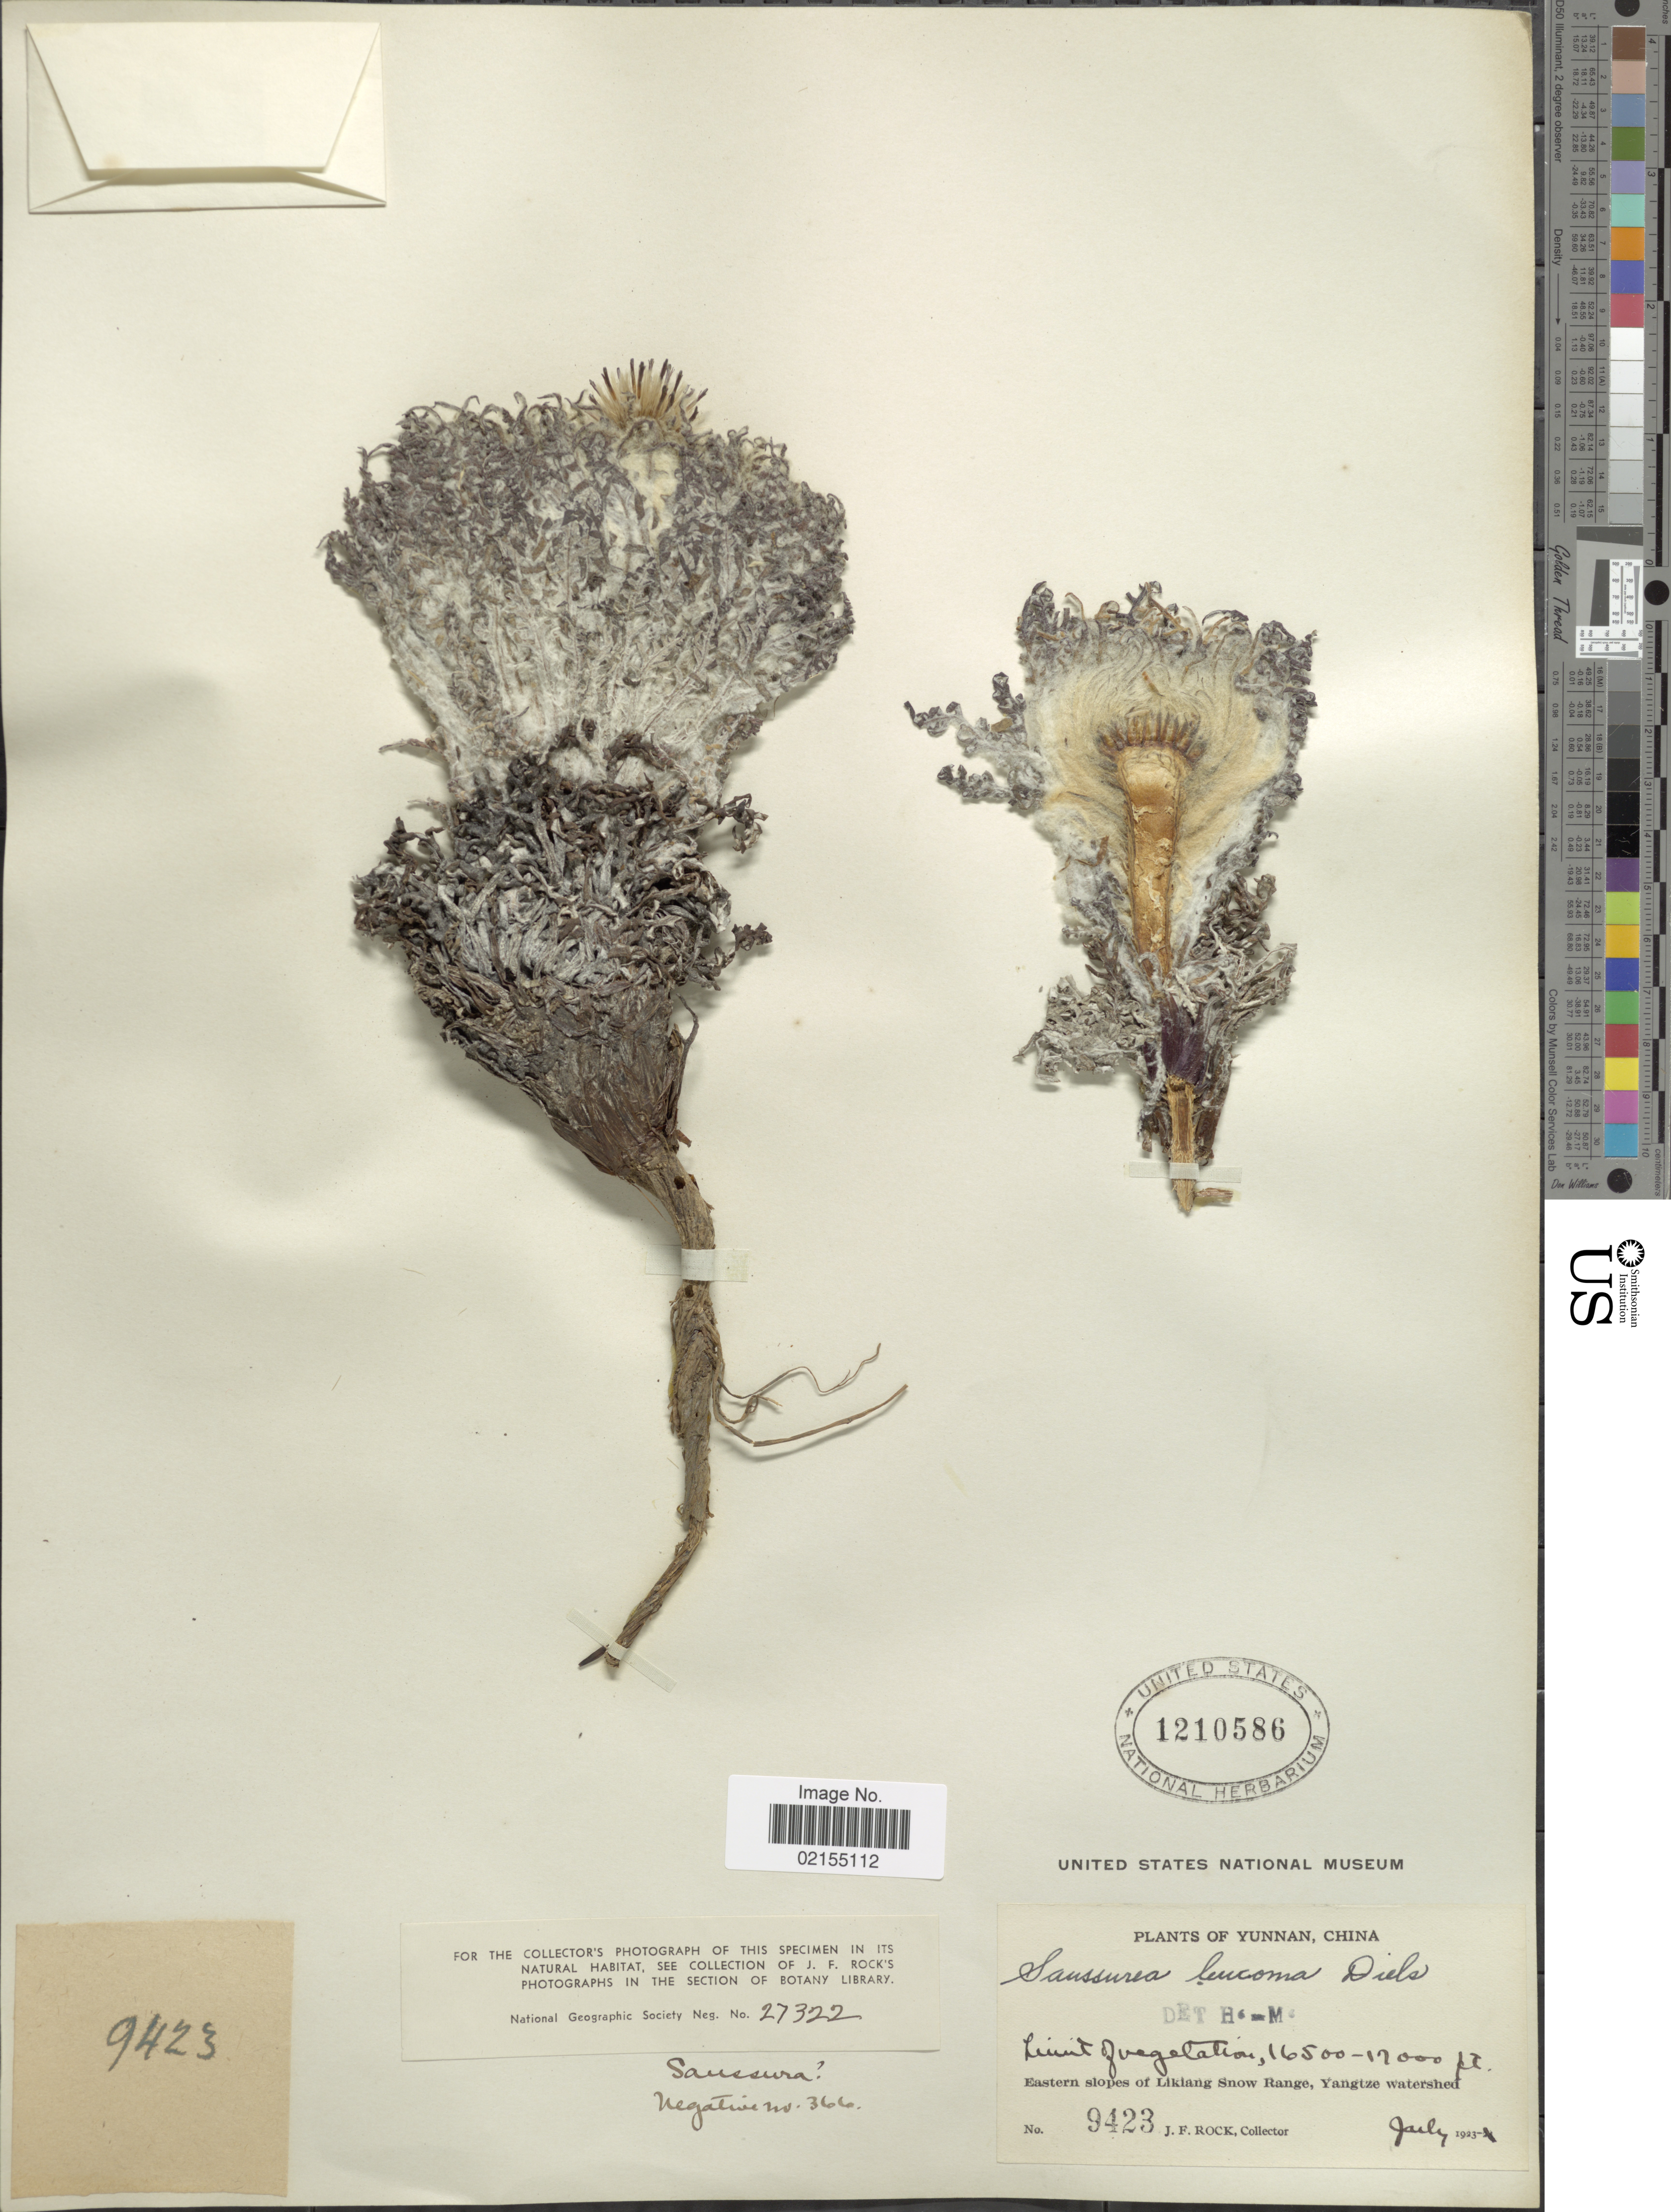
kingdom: Plantae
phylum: Tracheophyta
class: Magnoliopsida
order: Asterales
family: Asteraceae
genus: Saussurea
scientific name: Saussurea leucoma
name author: Diels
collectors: J. Rock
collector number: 9423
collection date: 1923-01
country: China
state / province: Yunnan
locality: Yunnan, China, Eastern slopes of Likiang Snow Range, Yangtze watershed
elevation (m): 5029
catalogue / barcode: US 1210586